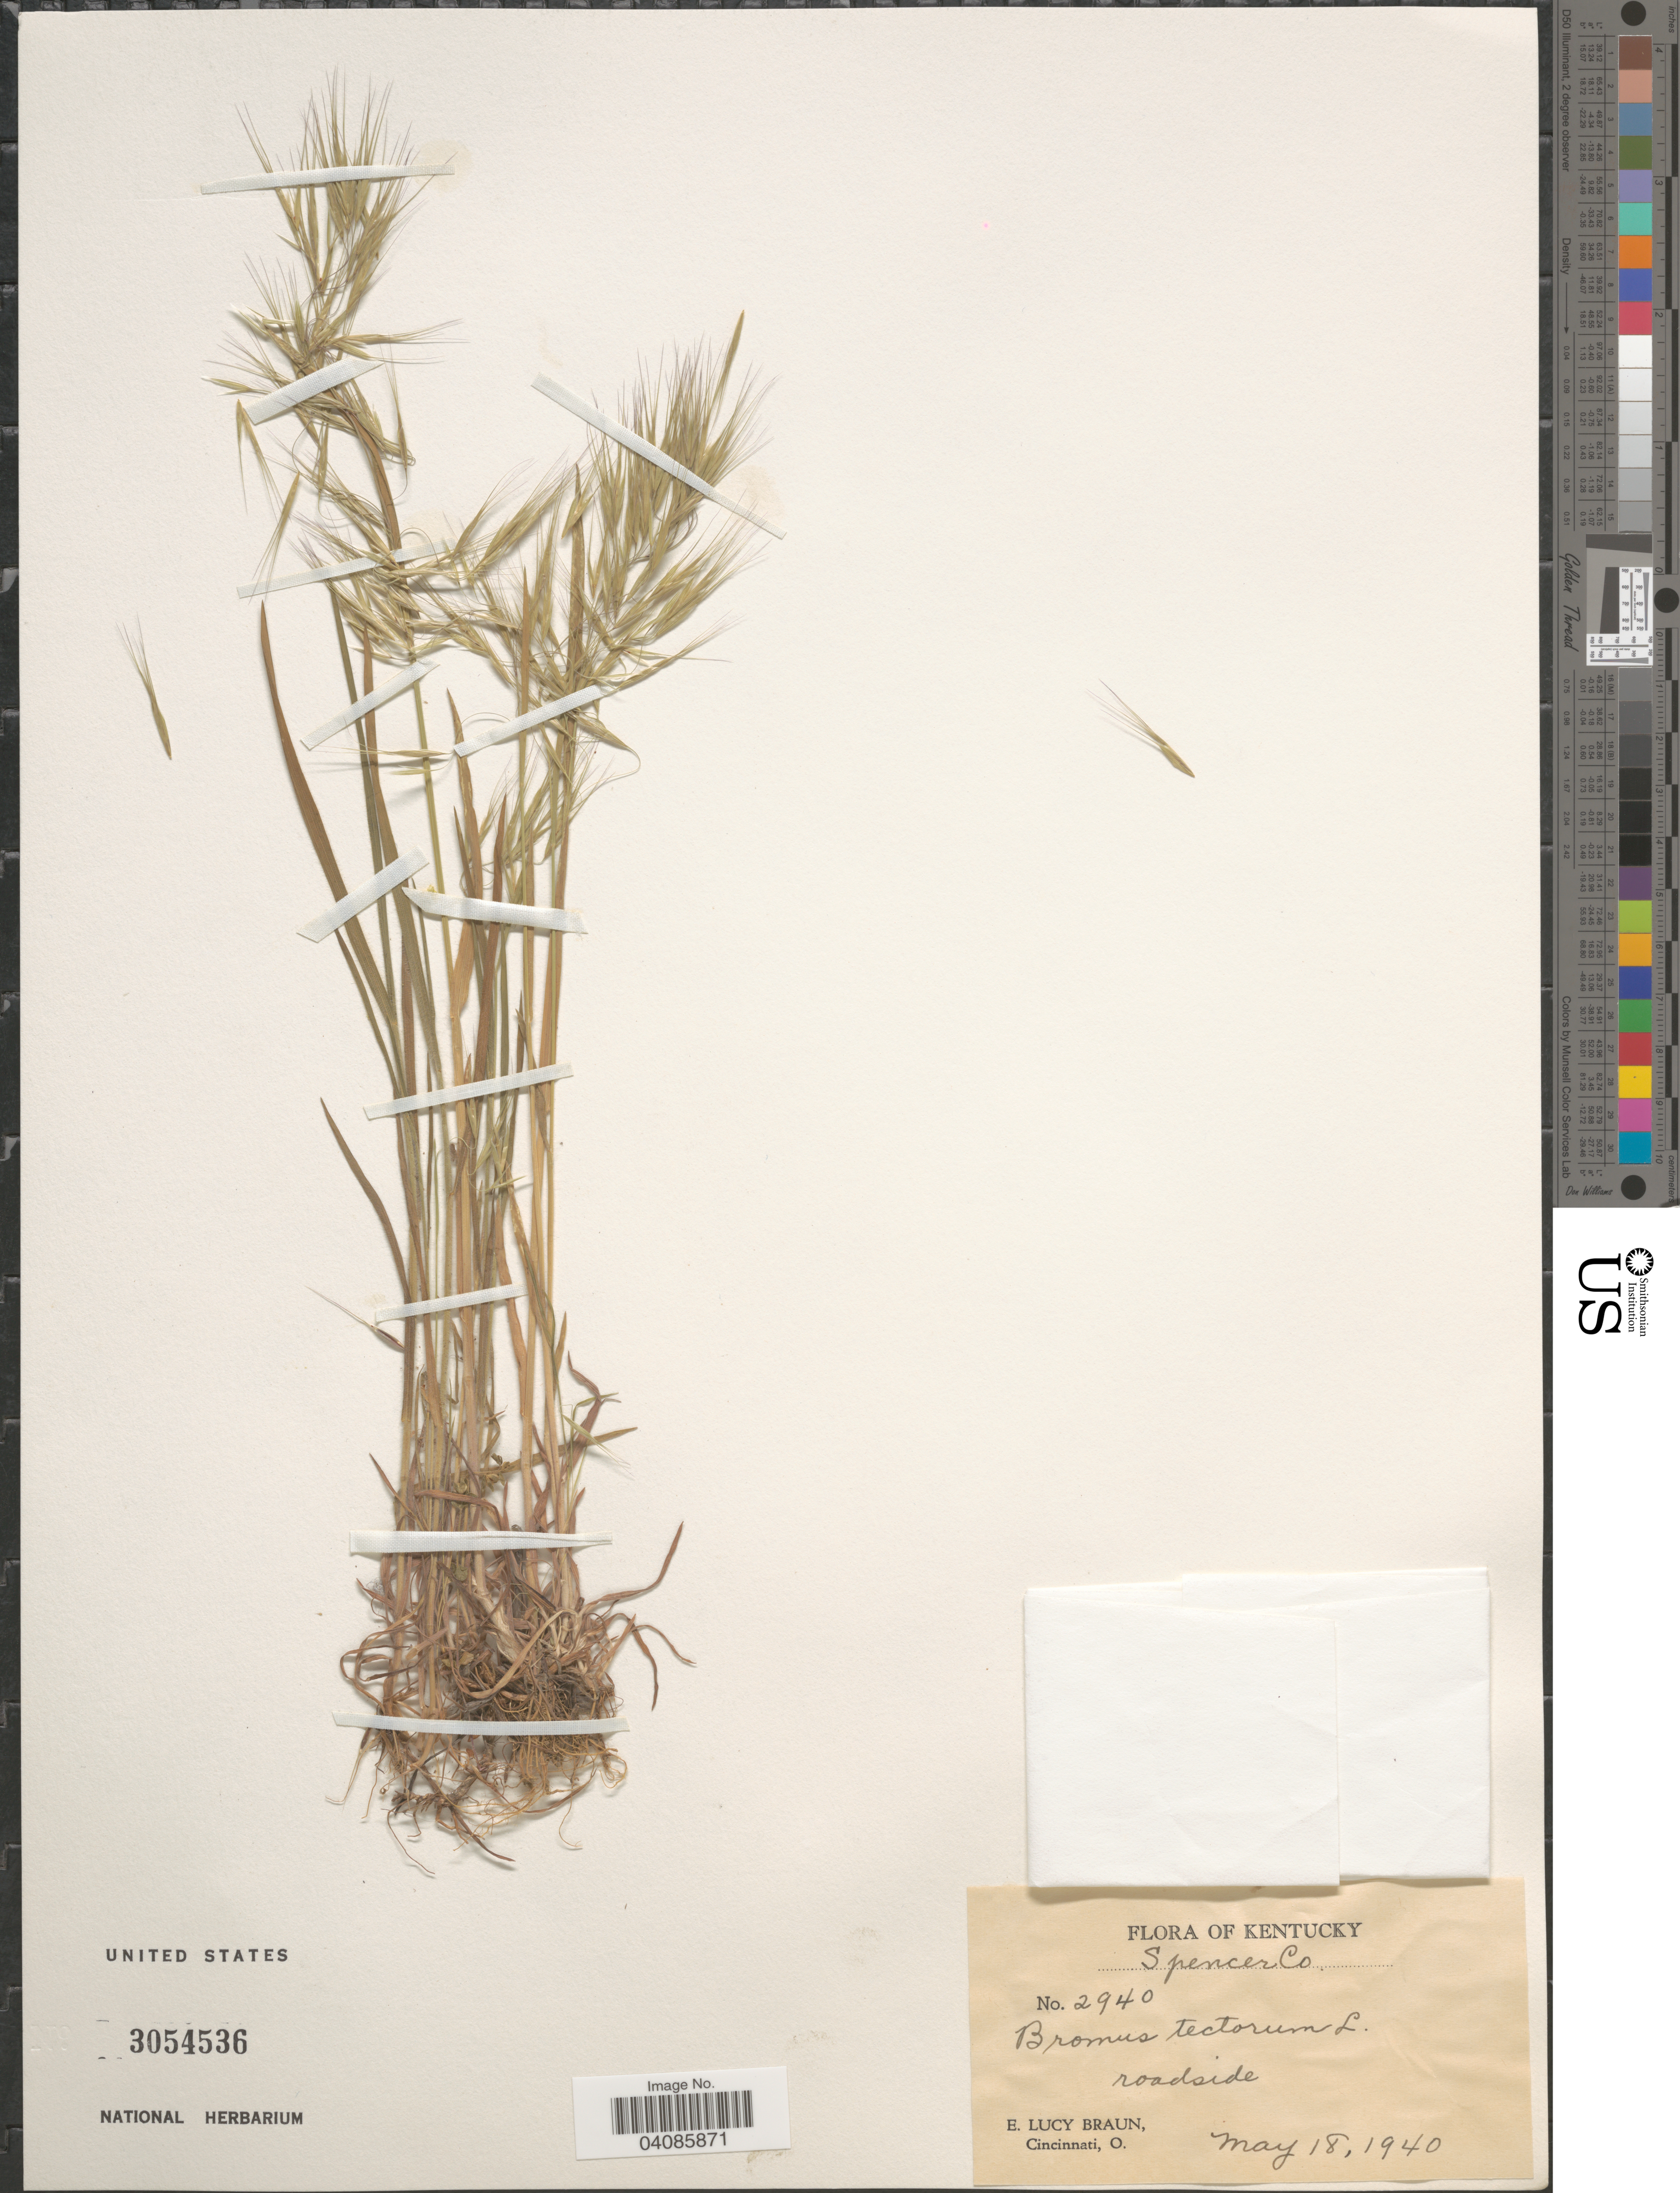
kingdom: Plantae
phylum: Tracheophyta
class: Liliopsida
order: Poales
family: Poaceae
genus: Bromus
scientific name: Bromus tectorum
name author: L.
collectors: E. L. Braun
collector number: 2940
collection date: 1940-05-18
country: United States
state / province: Kentucky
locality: Spencer Co. Roadside.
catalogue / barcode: US 3054536